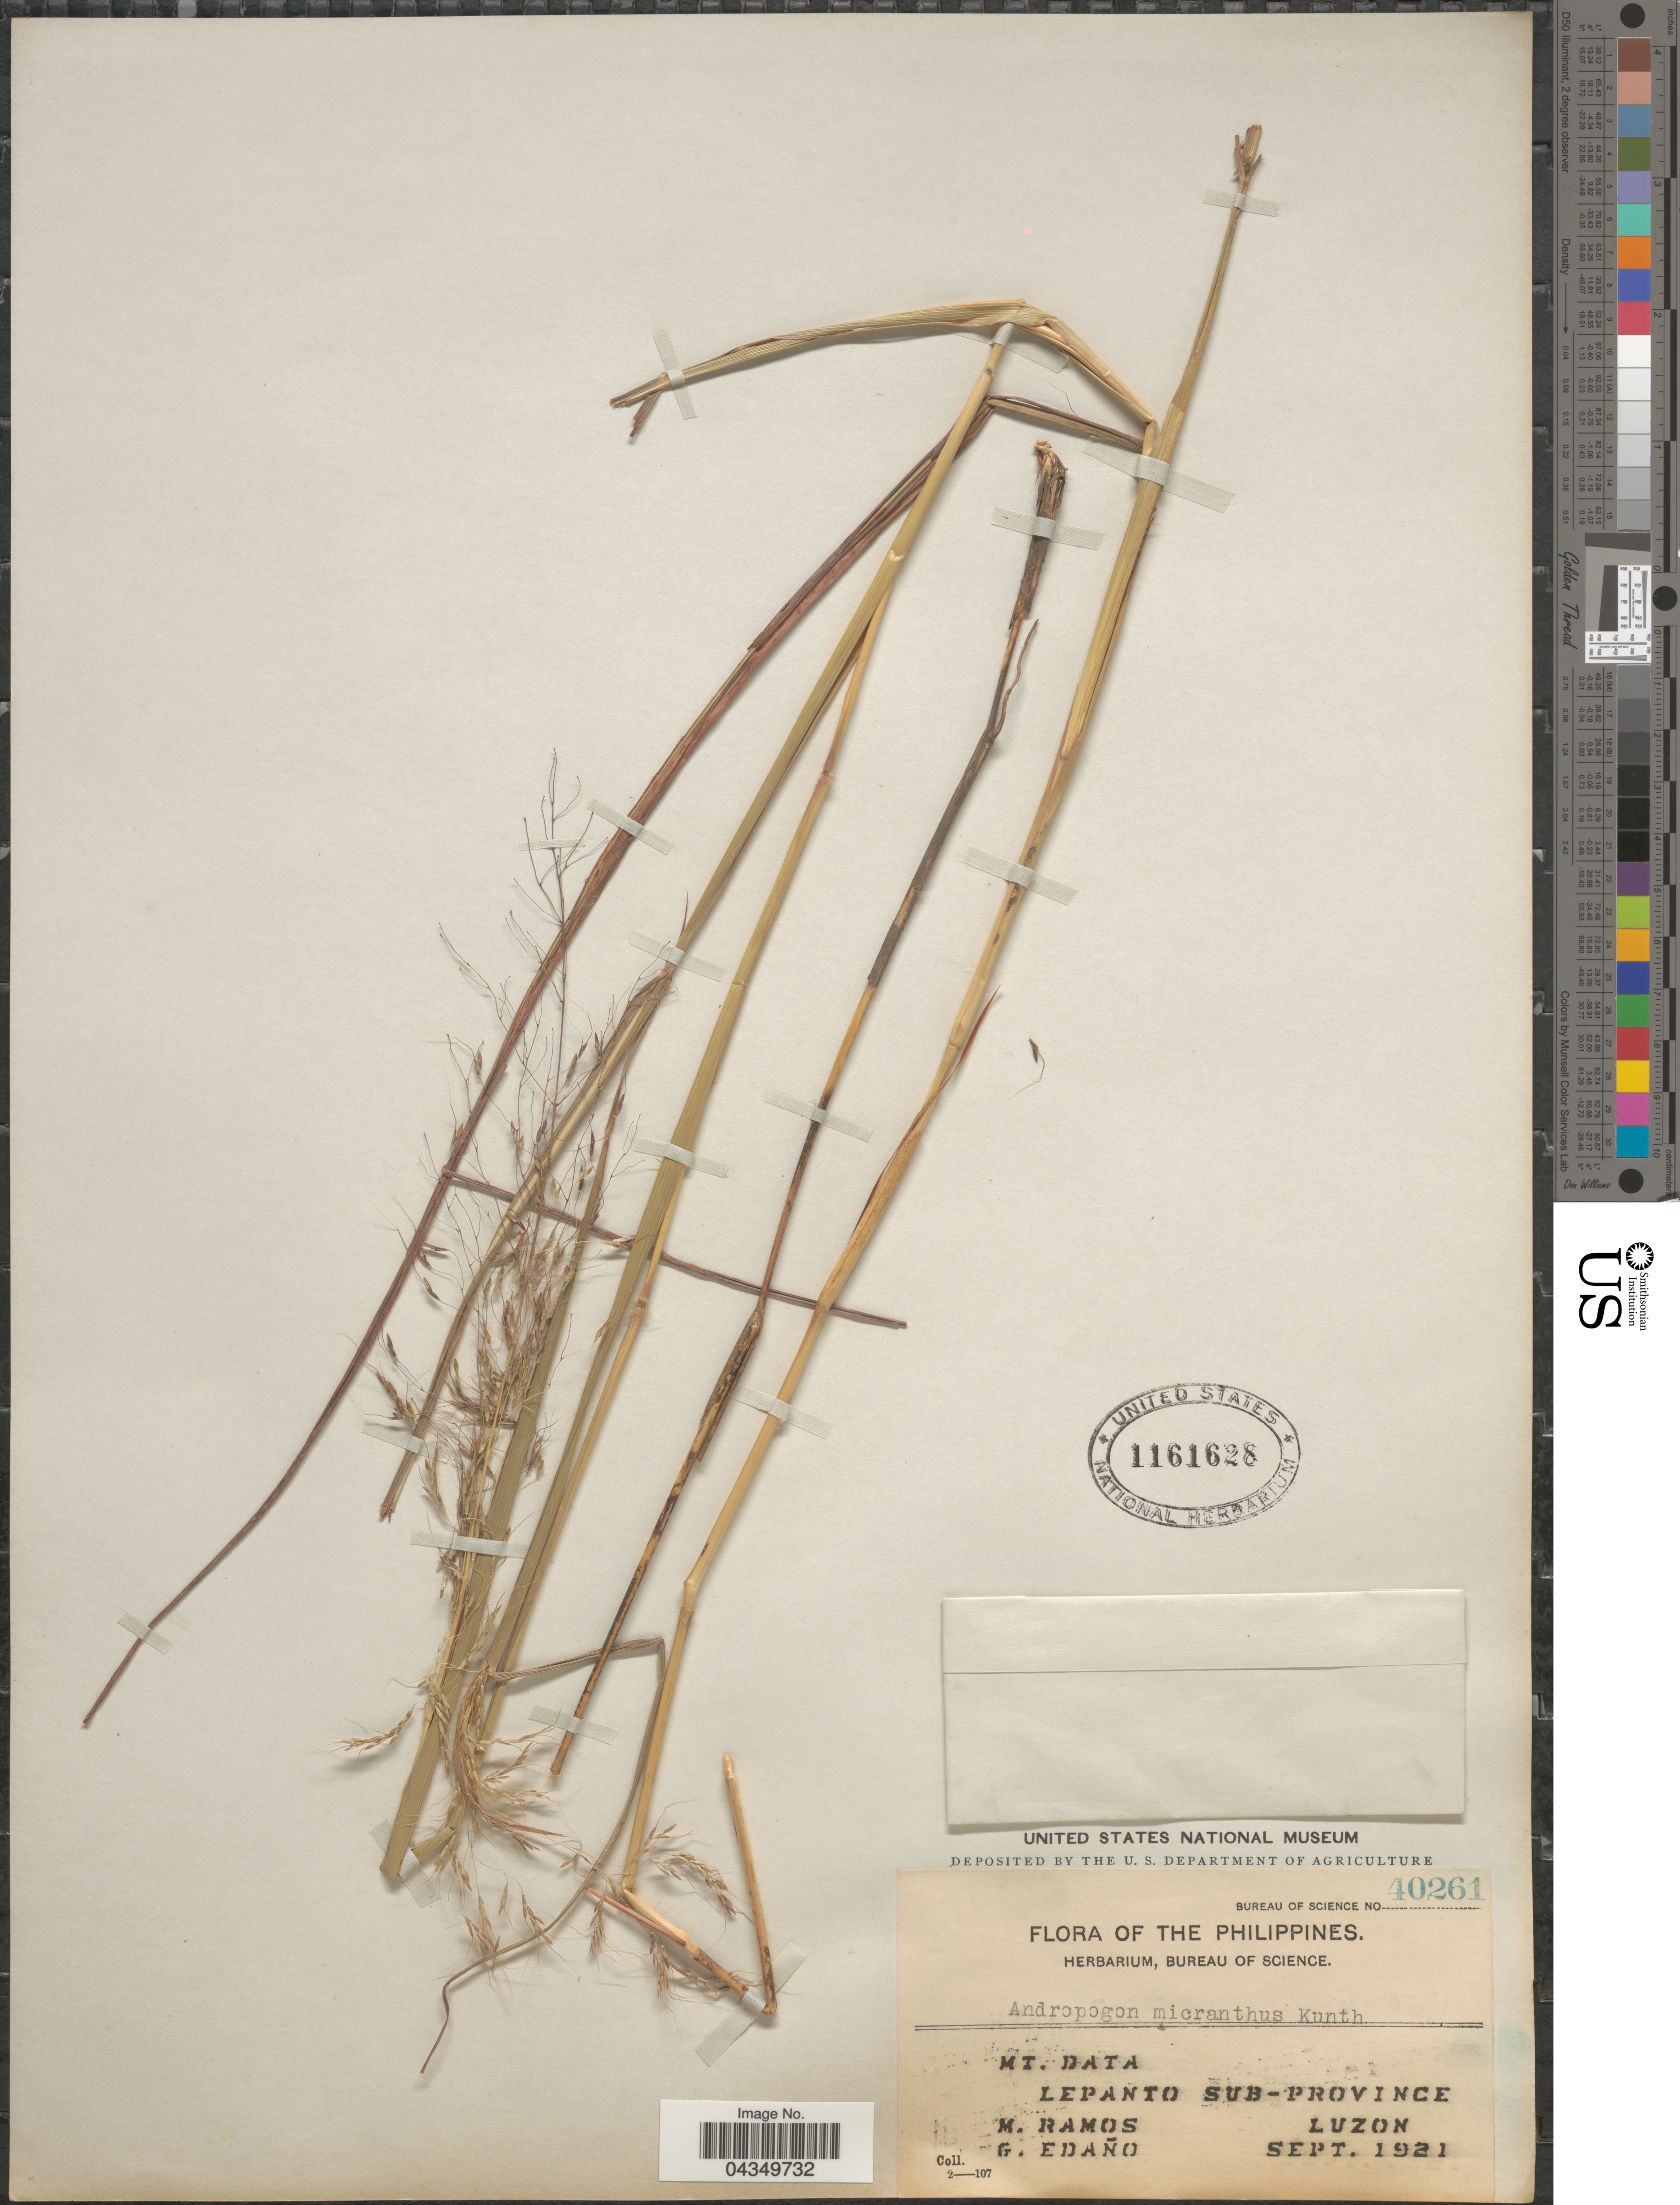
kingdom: Plantae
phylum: Tracheophyta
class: Liliopsida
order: Poales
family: Poaceae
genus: Capillipedium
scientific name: Capillipedium parviflorum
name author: (R. Br.) Stapf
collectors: M. Ramos & G. Edaño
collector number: Bureau of Science 40261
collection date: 1921-09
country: Philippines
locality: Mt. Data. Lepanto Sub-Province. Luzon.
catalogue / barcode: US 1161628